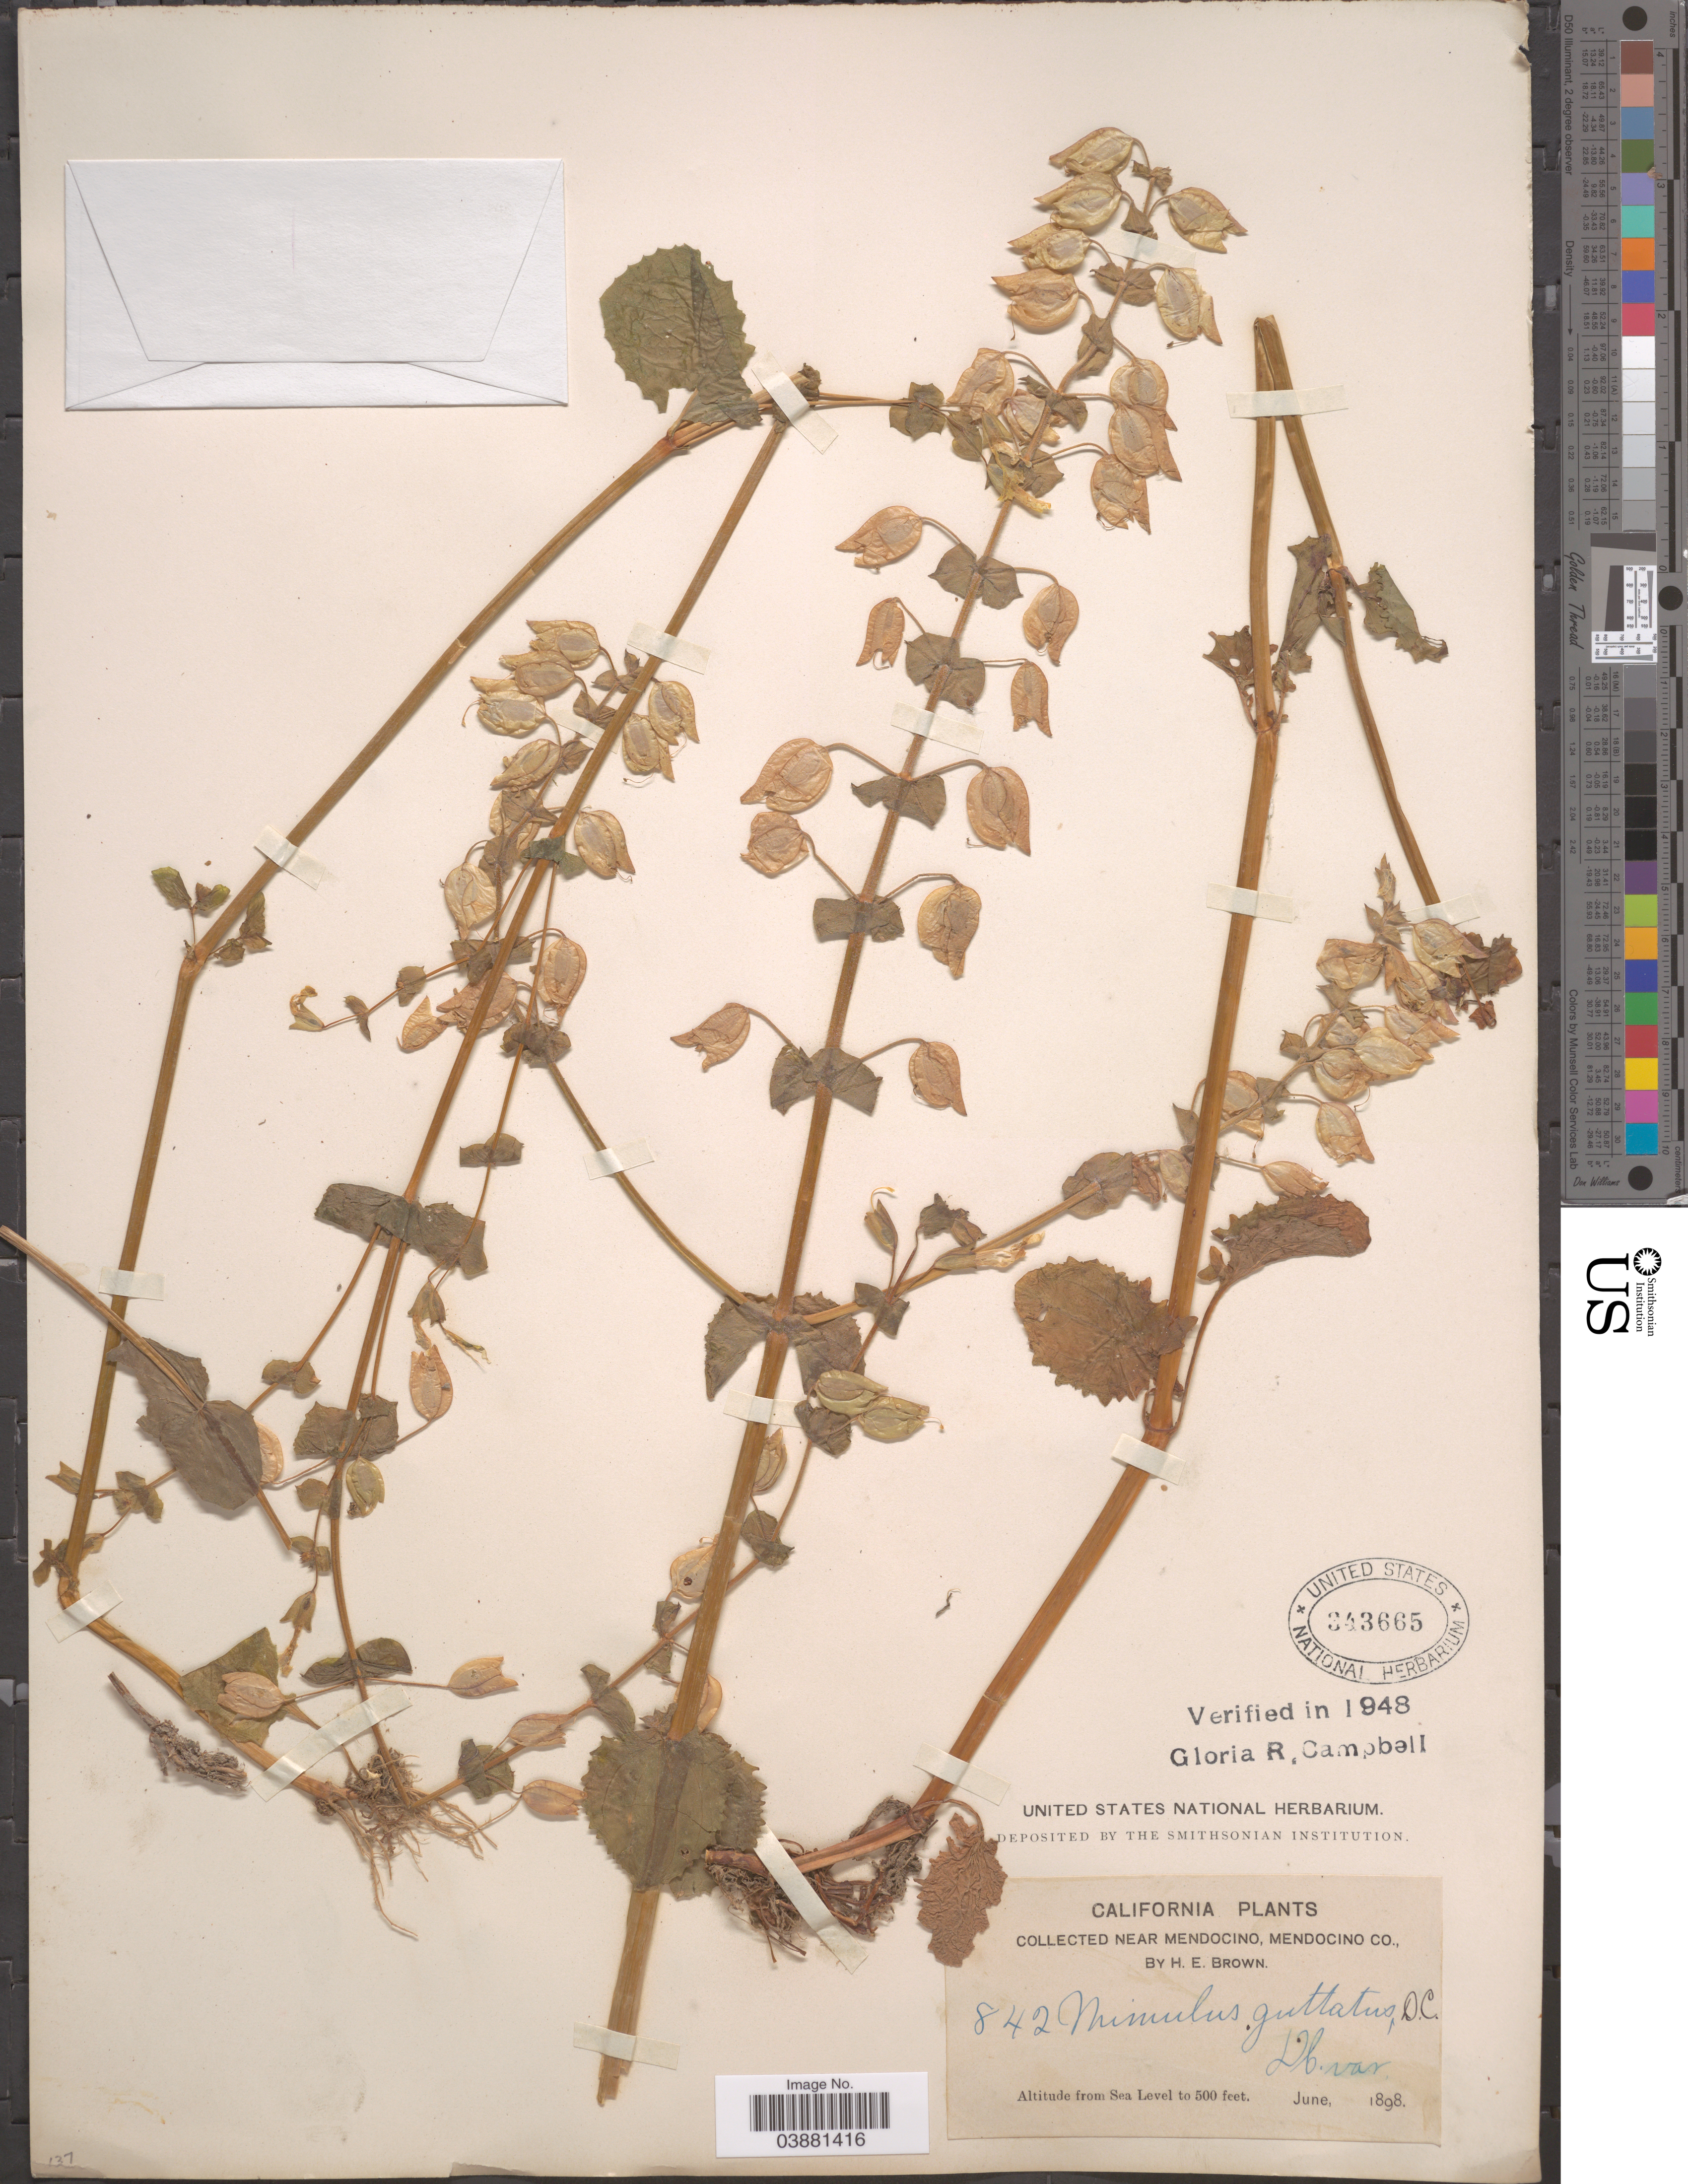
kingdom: Plantae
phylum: Tracheophyta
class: Magnoliopsida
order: Lamiales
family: Phrymaceae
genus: Mimulus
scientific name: Mimulus guttatus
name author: DC.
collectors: H. E. Brown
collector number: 842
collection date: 1898-06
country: United States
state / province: California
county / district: Mendocino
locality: Near Mendocino, Mendocino Co.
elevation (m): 0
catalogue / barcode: US 343665